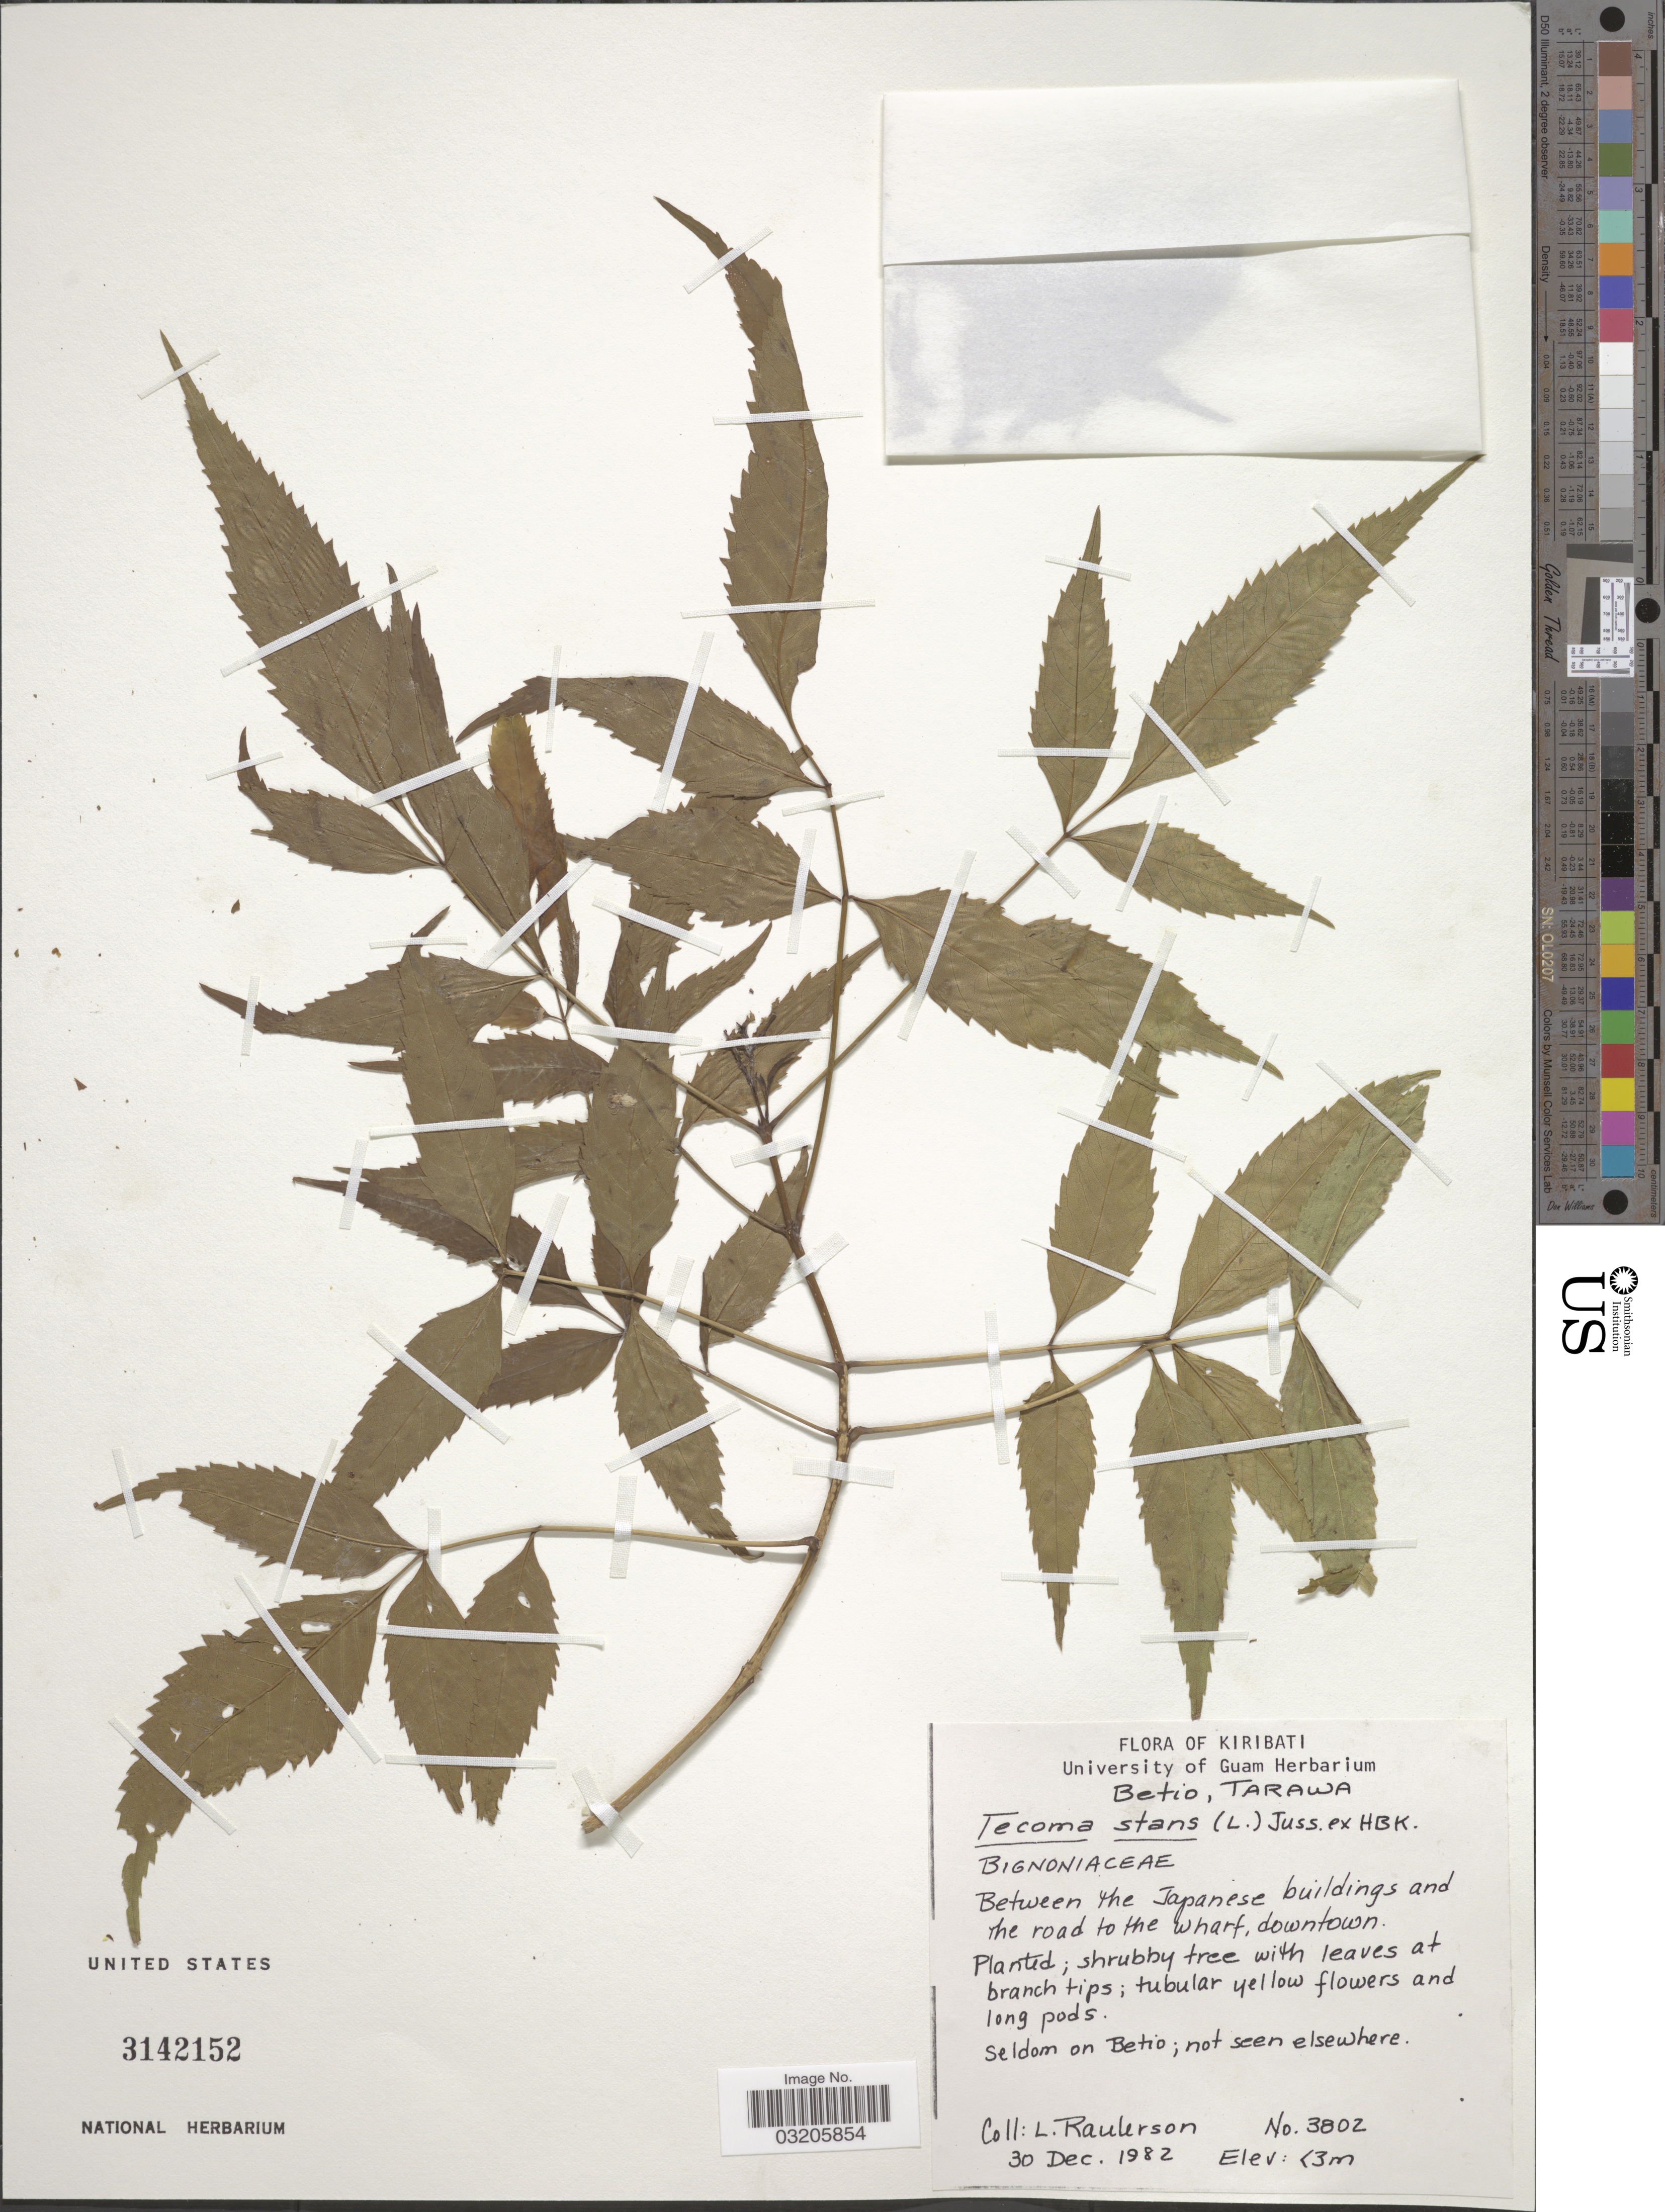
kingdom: Plantae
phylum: Tracheophyta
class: Magnoliopsida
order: Lamiales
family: Bignoniaceae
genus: Tecoma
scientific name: Tecoma stans var. stans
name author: (L.) Juss. ex Kunth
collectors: L. Raulerson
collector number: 3802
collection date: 1982-12-30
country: Kiribati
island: Tarawa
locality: Betio, Tarawa. Between the Japanese buildings and the road to the warf, downtown. Seldom on Betio.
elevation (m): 3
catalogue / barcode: US 3142152